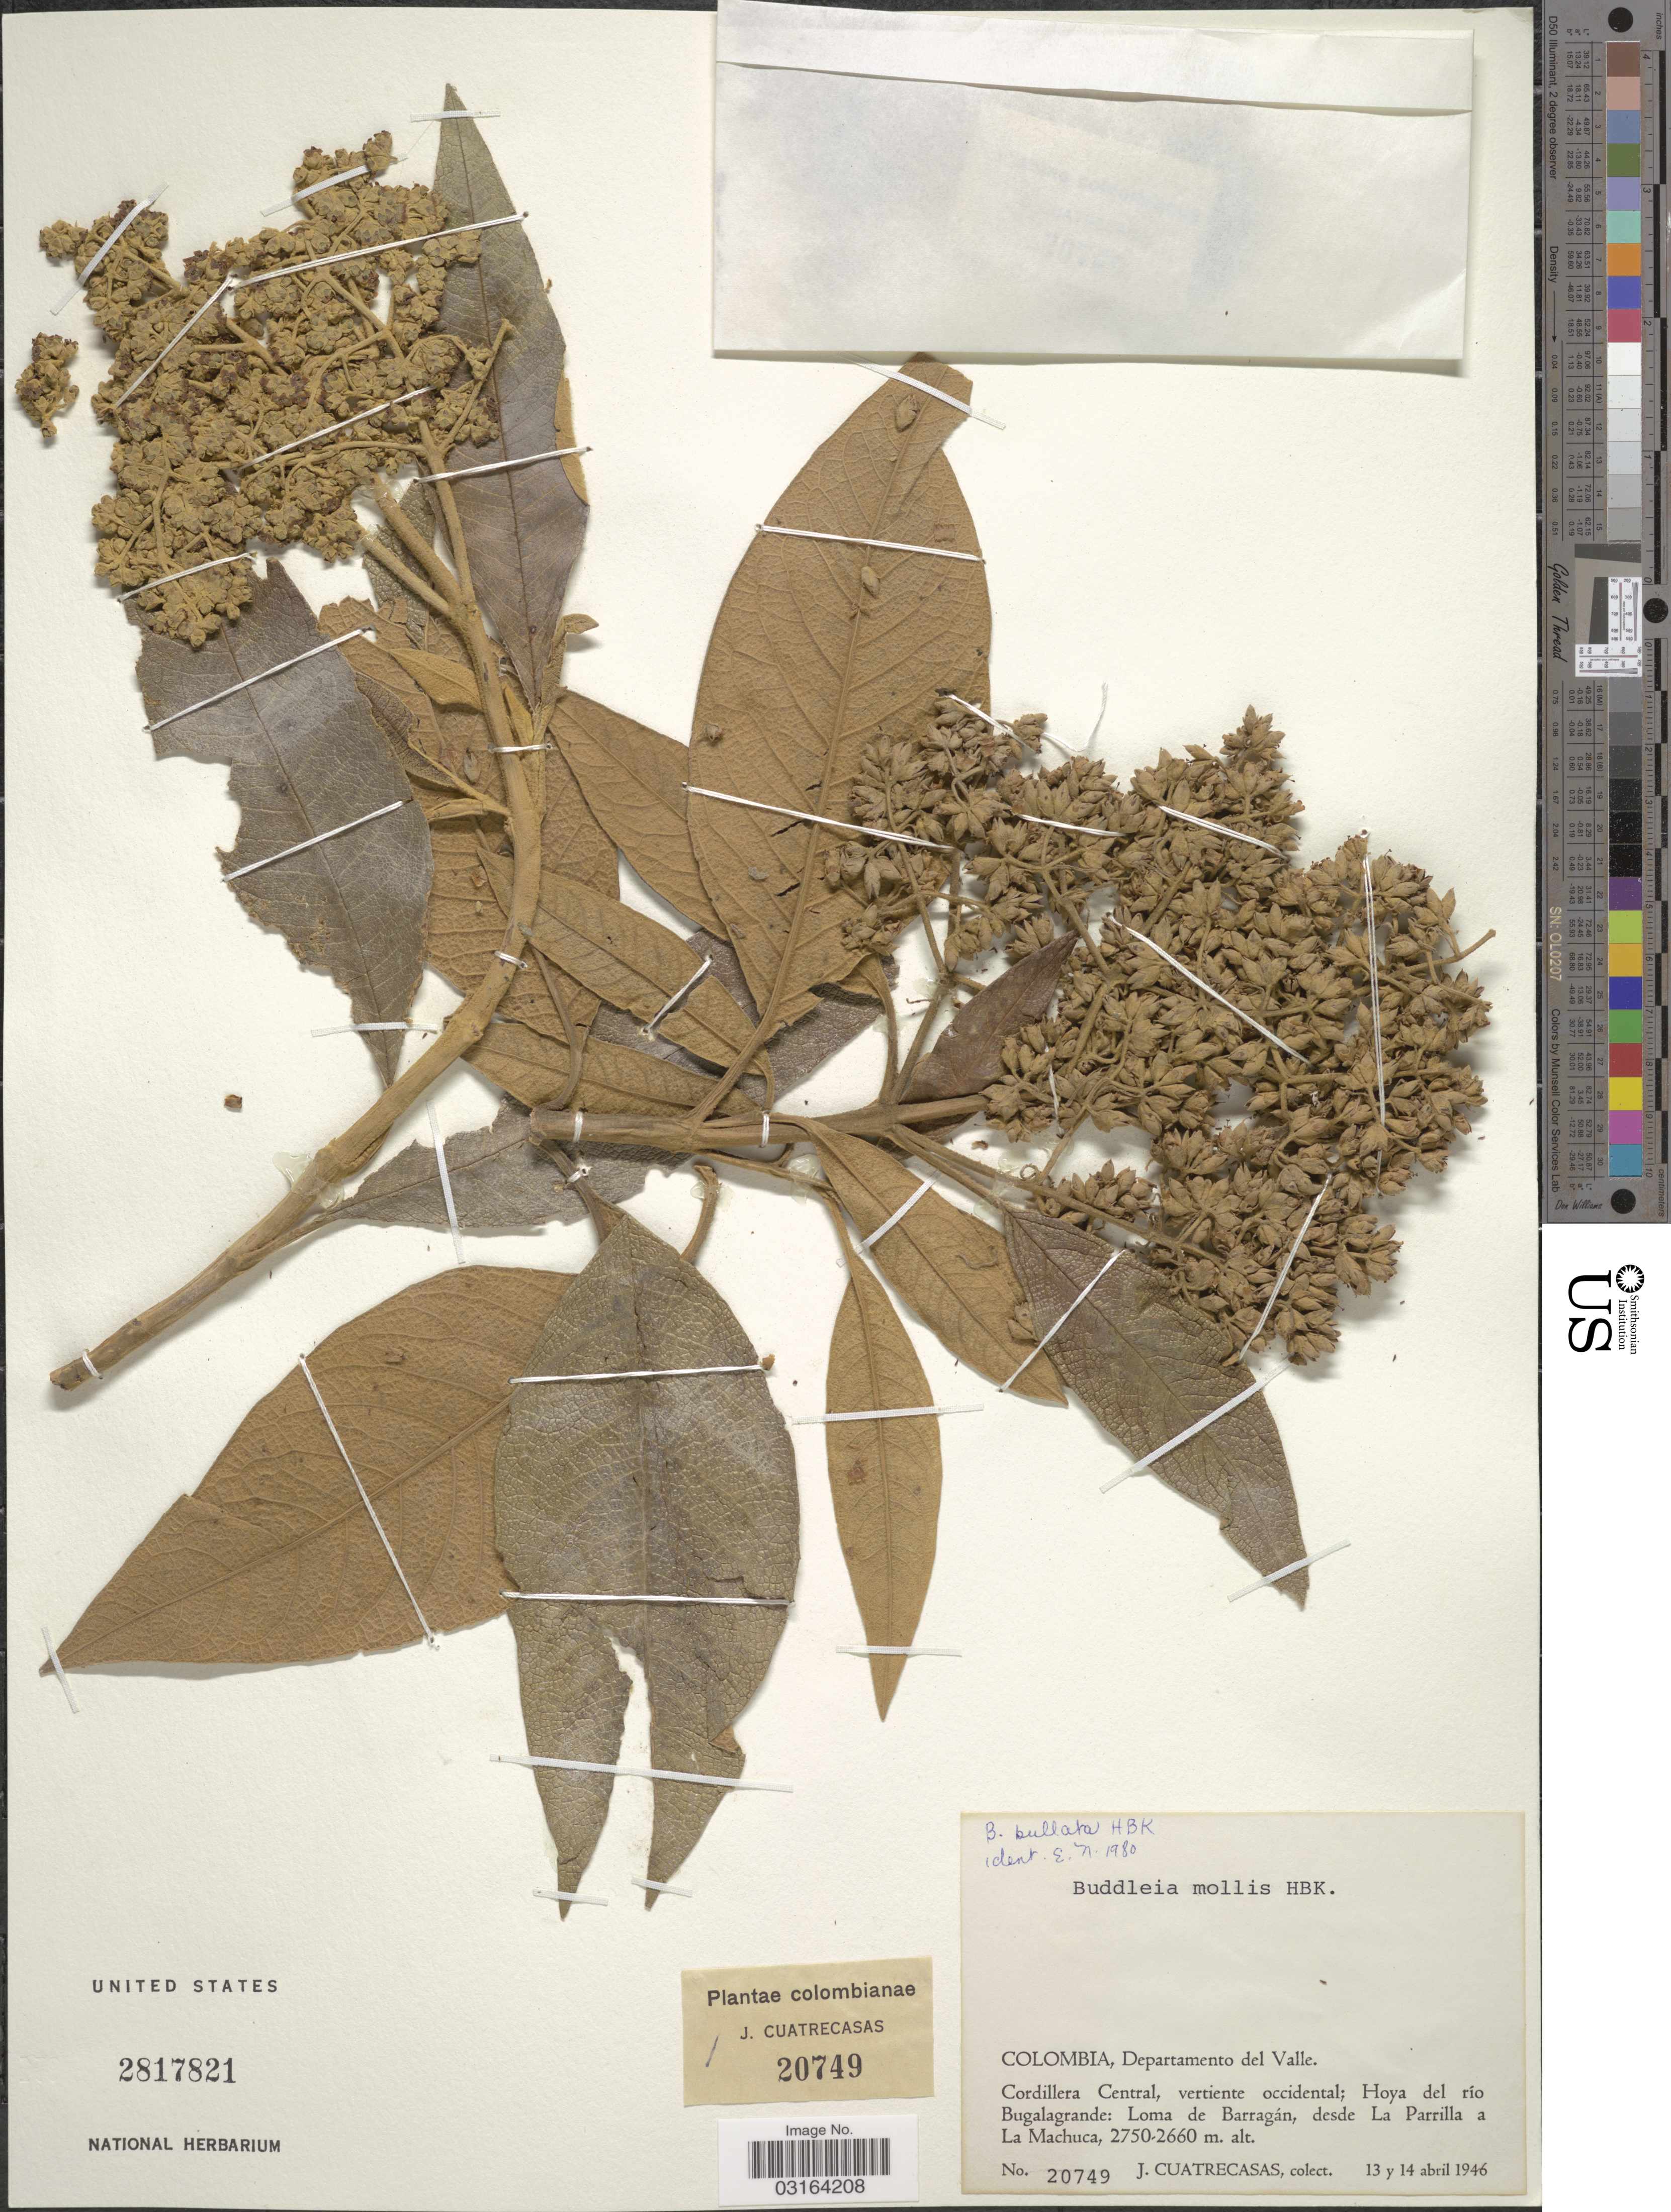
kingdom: Plantae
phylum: Tracheophyta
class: Magnoliopsida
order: Lamiales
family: Scrophulariaceae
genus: Buddleja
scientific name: Buddleja bullata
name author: Kunth in Humb. & et al.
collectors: J. Cuatrecasas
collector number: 20749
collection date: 1946-04-13/1946-04-14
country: Colombia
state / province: Valle del Cauca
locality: Departamento del Valle. Cordillera Central, vertiente occidental; Hoya del río Bugalagrande: Loma de Barragán, desde La Parrilla a La Machuca.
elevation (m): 2660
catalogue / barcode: US 2817821